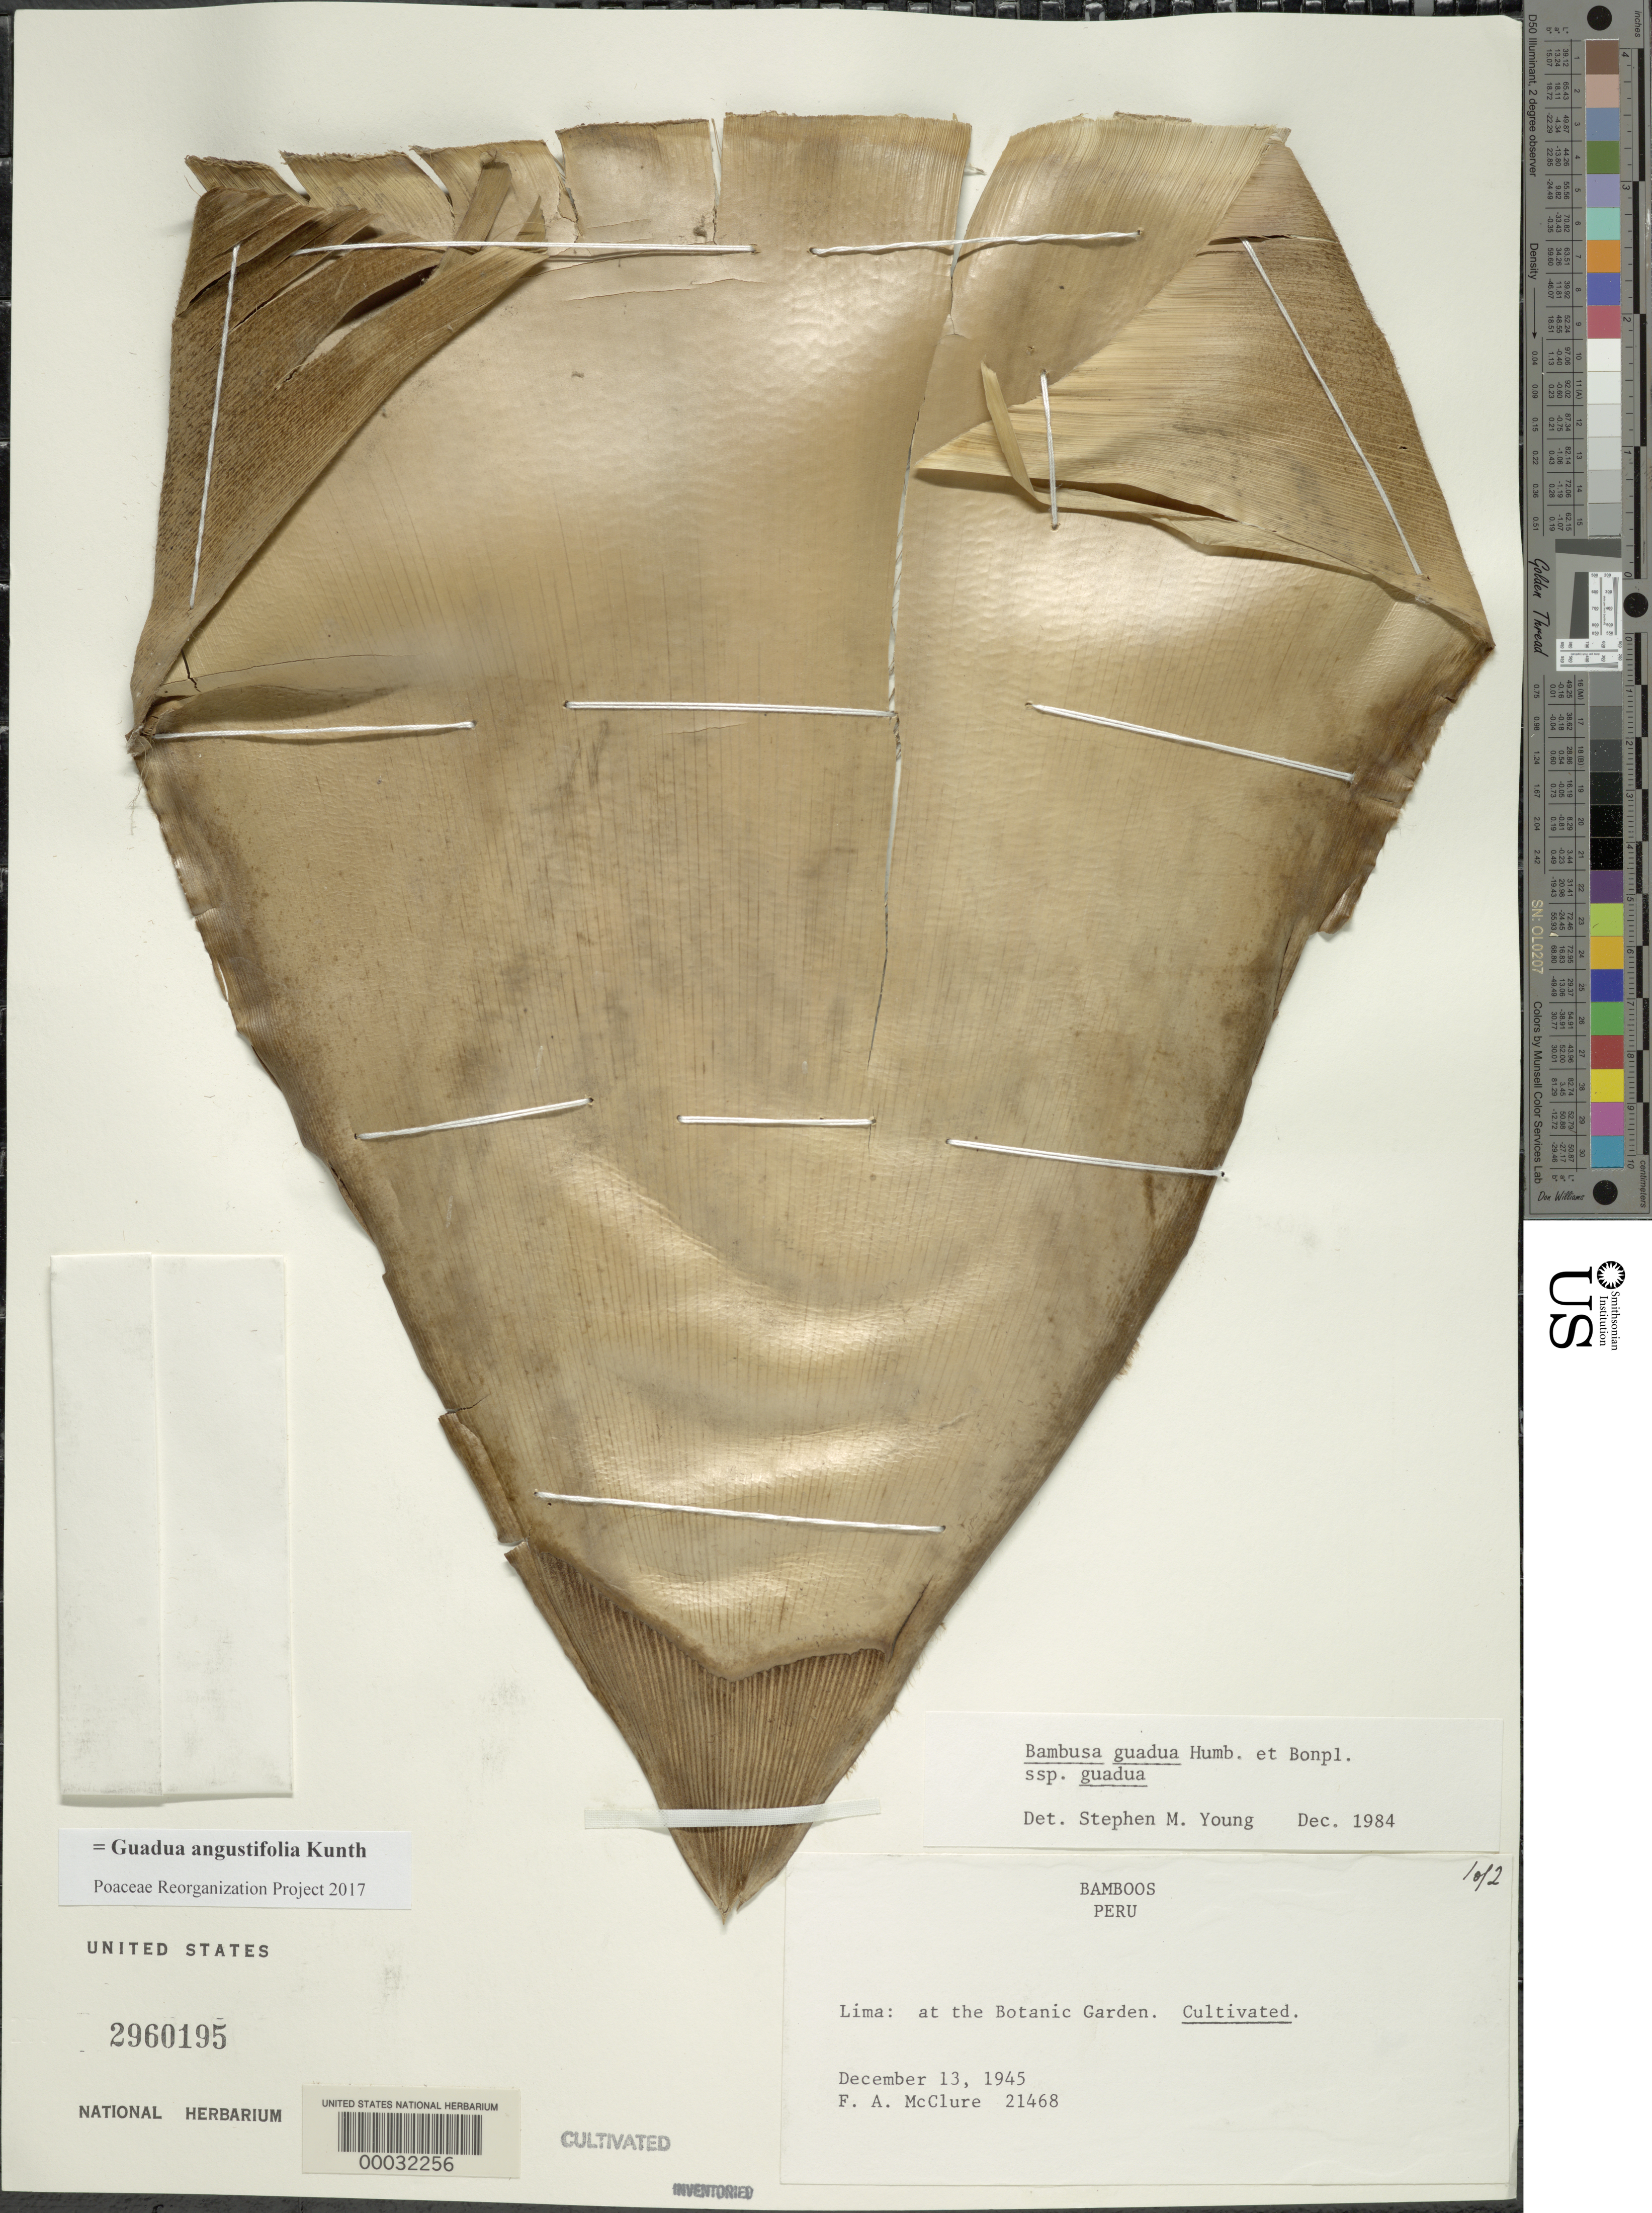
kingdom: Plantae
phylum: Tracheophyta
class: Liliopsida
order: Poales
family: Poaceae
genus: Guadua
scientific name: Guadua angustifolia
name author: Kunth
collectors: F. A. McClure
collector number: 21468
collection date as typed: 13 Dec 1945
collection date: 1945-12-13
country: Peru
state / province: Lima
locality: Botanic Garden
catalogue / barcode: US 2960195